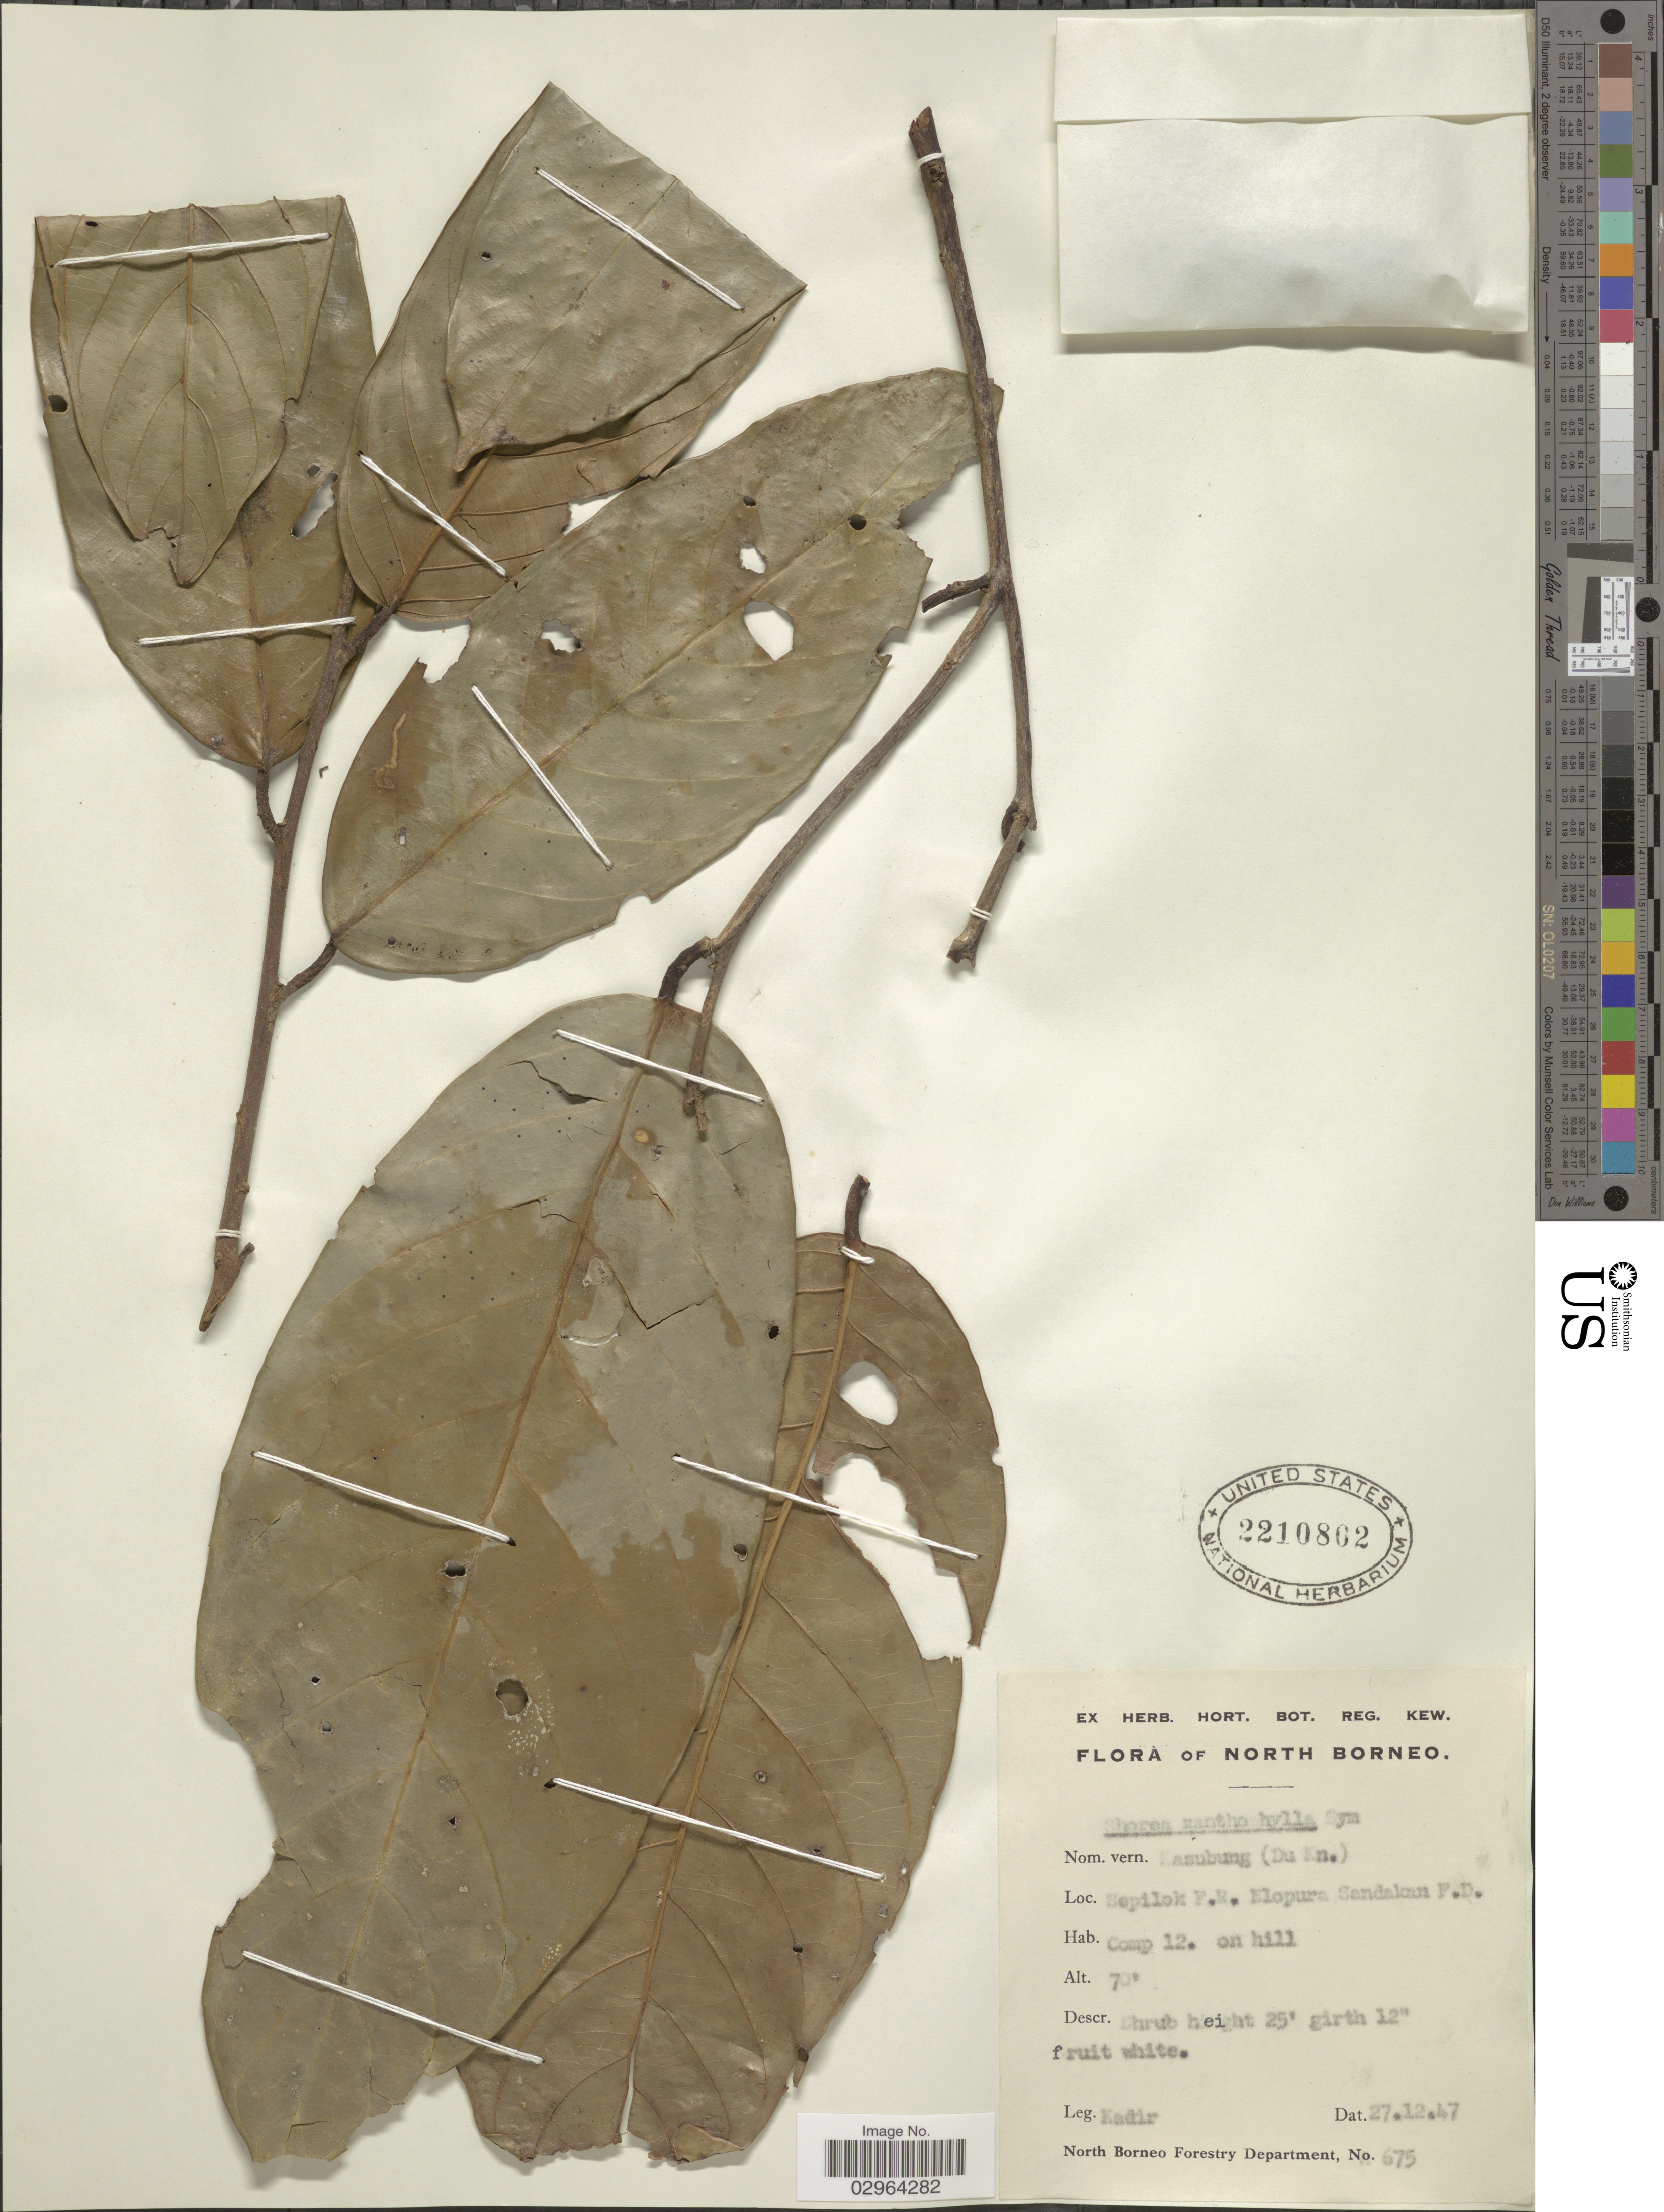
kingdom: Plantae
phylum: Tracheophyta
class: Magnoliopsida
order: Malvales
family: Dipterocarpaceae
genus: Shorea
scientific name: Shorea xanthophylla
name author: Symington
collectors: -. Kadir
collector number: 675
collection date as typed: Transcribed d/m/y: 27/12/47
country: Malaysia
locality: North Borneo. Sepilok F.R. Elopura Sandakan F.D.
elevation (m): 21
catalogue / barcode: US 2210802